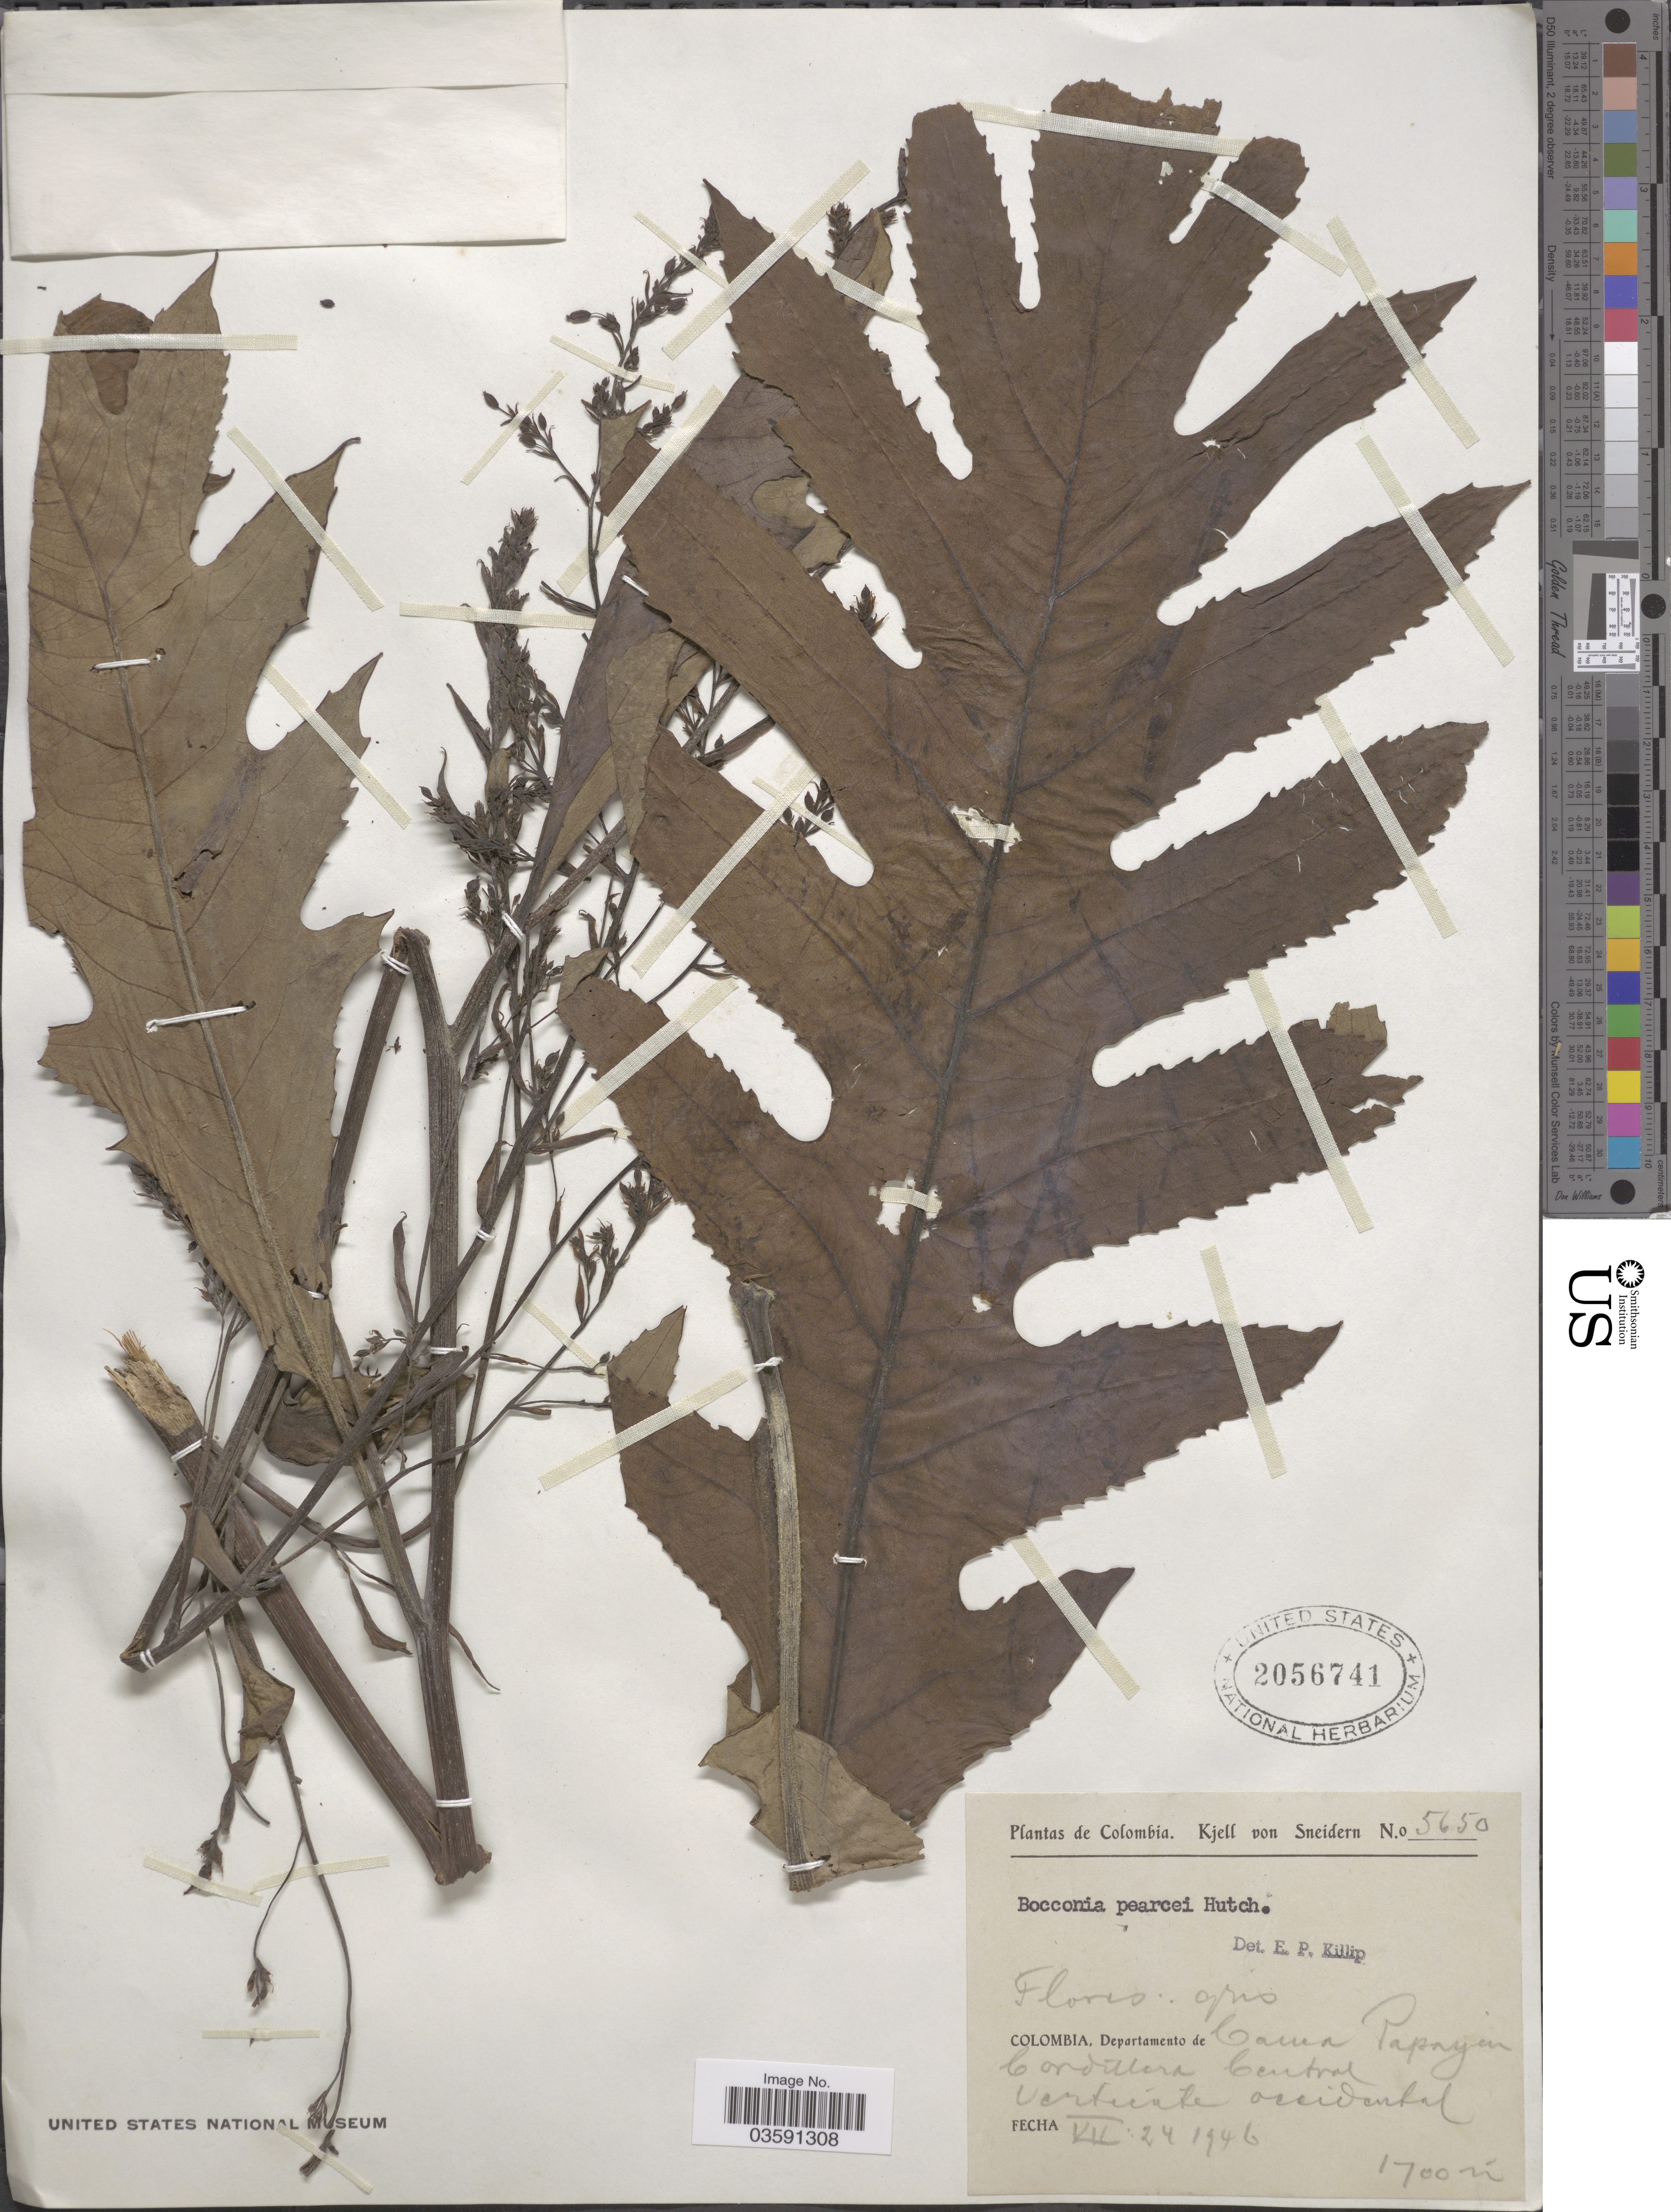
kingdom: Plantae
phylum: Tracheophyta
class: Magnoliopsida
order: Ranunculales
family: Papaveraceae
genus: Bocconia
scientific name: Bocconia integrifolia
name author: Bonpl.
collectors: K. von Sneidern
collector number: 5650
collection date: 1946-07-24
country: Colombia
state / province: Cauca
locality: Departamento de Cauca Popayán. Cordillera Central. Vertiente Occidental.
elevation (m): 1700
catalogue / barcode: US 2056741